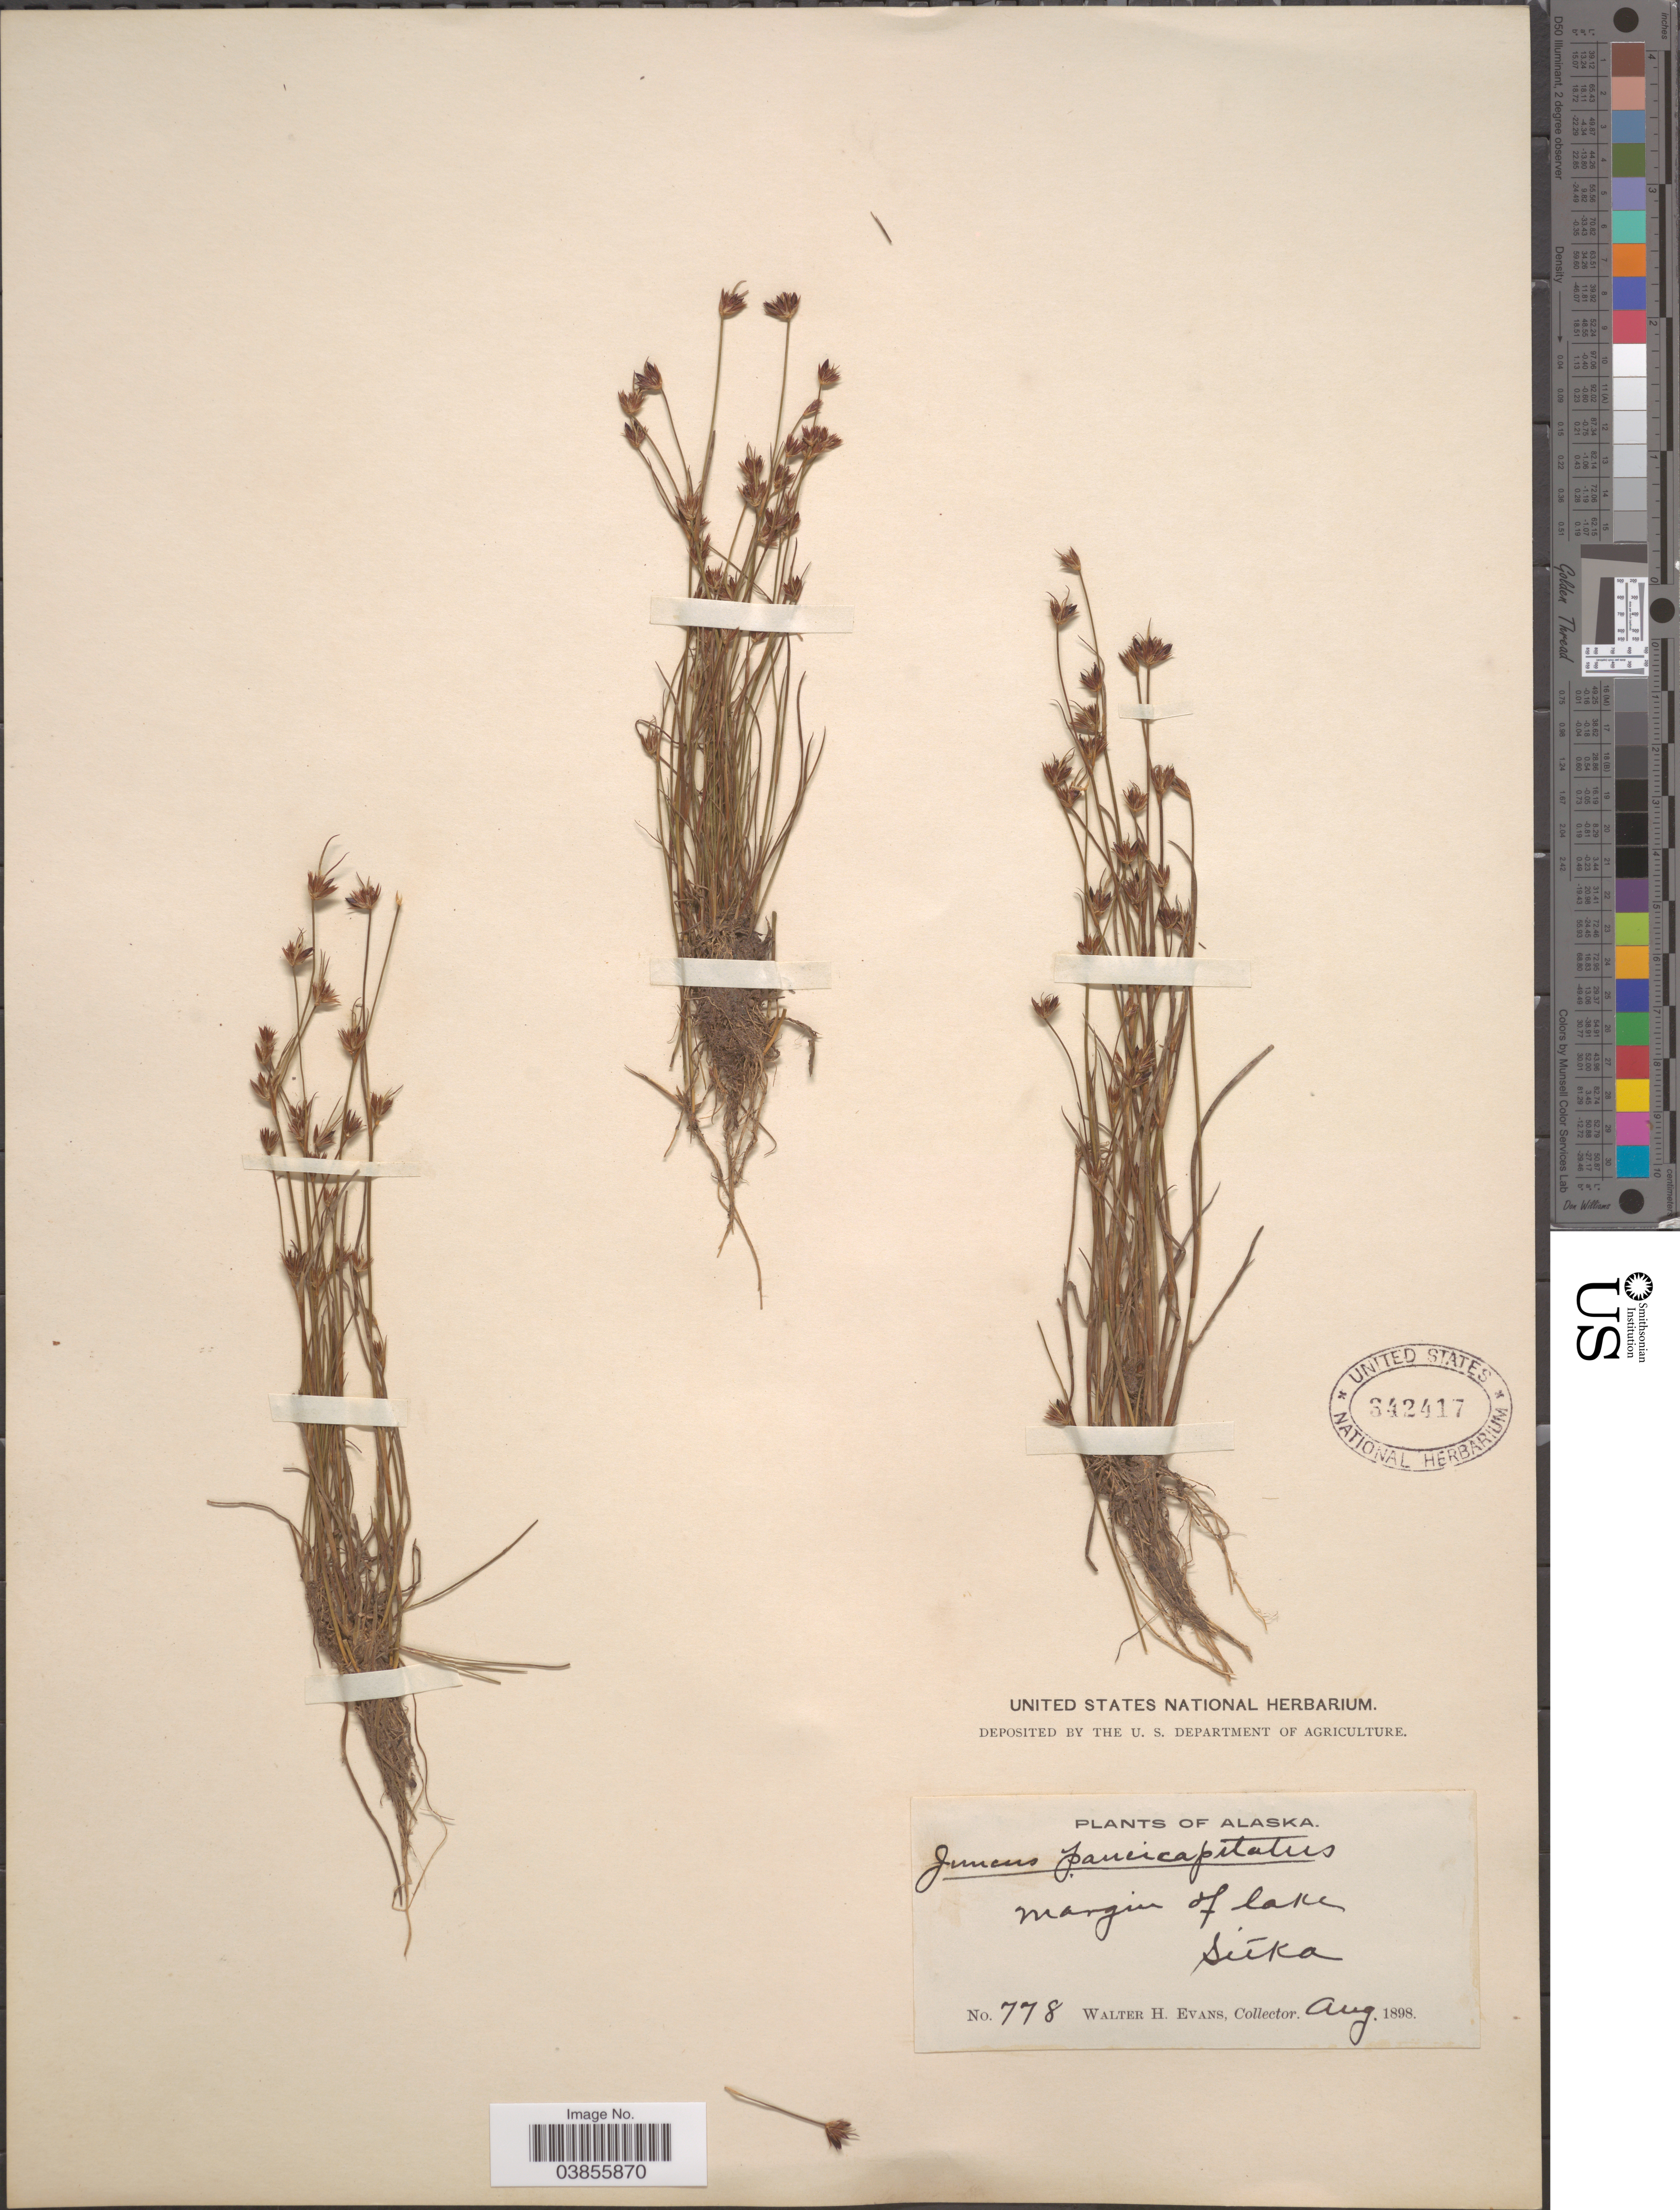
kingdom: Plantae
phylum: Tracheophyta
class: Liliopsida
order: Poales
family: Juncaceae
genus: Juncus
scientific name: Juncus oreganus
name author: S. Watson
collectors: W. H. Evans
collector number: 778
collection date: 1898-08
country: United States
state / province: Alaska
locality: Margin of lake, Sitka.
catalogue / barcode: US 342417